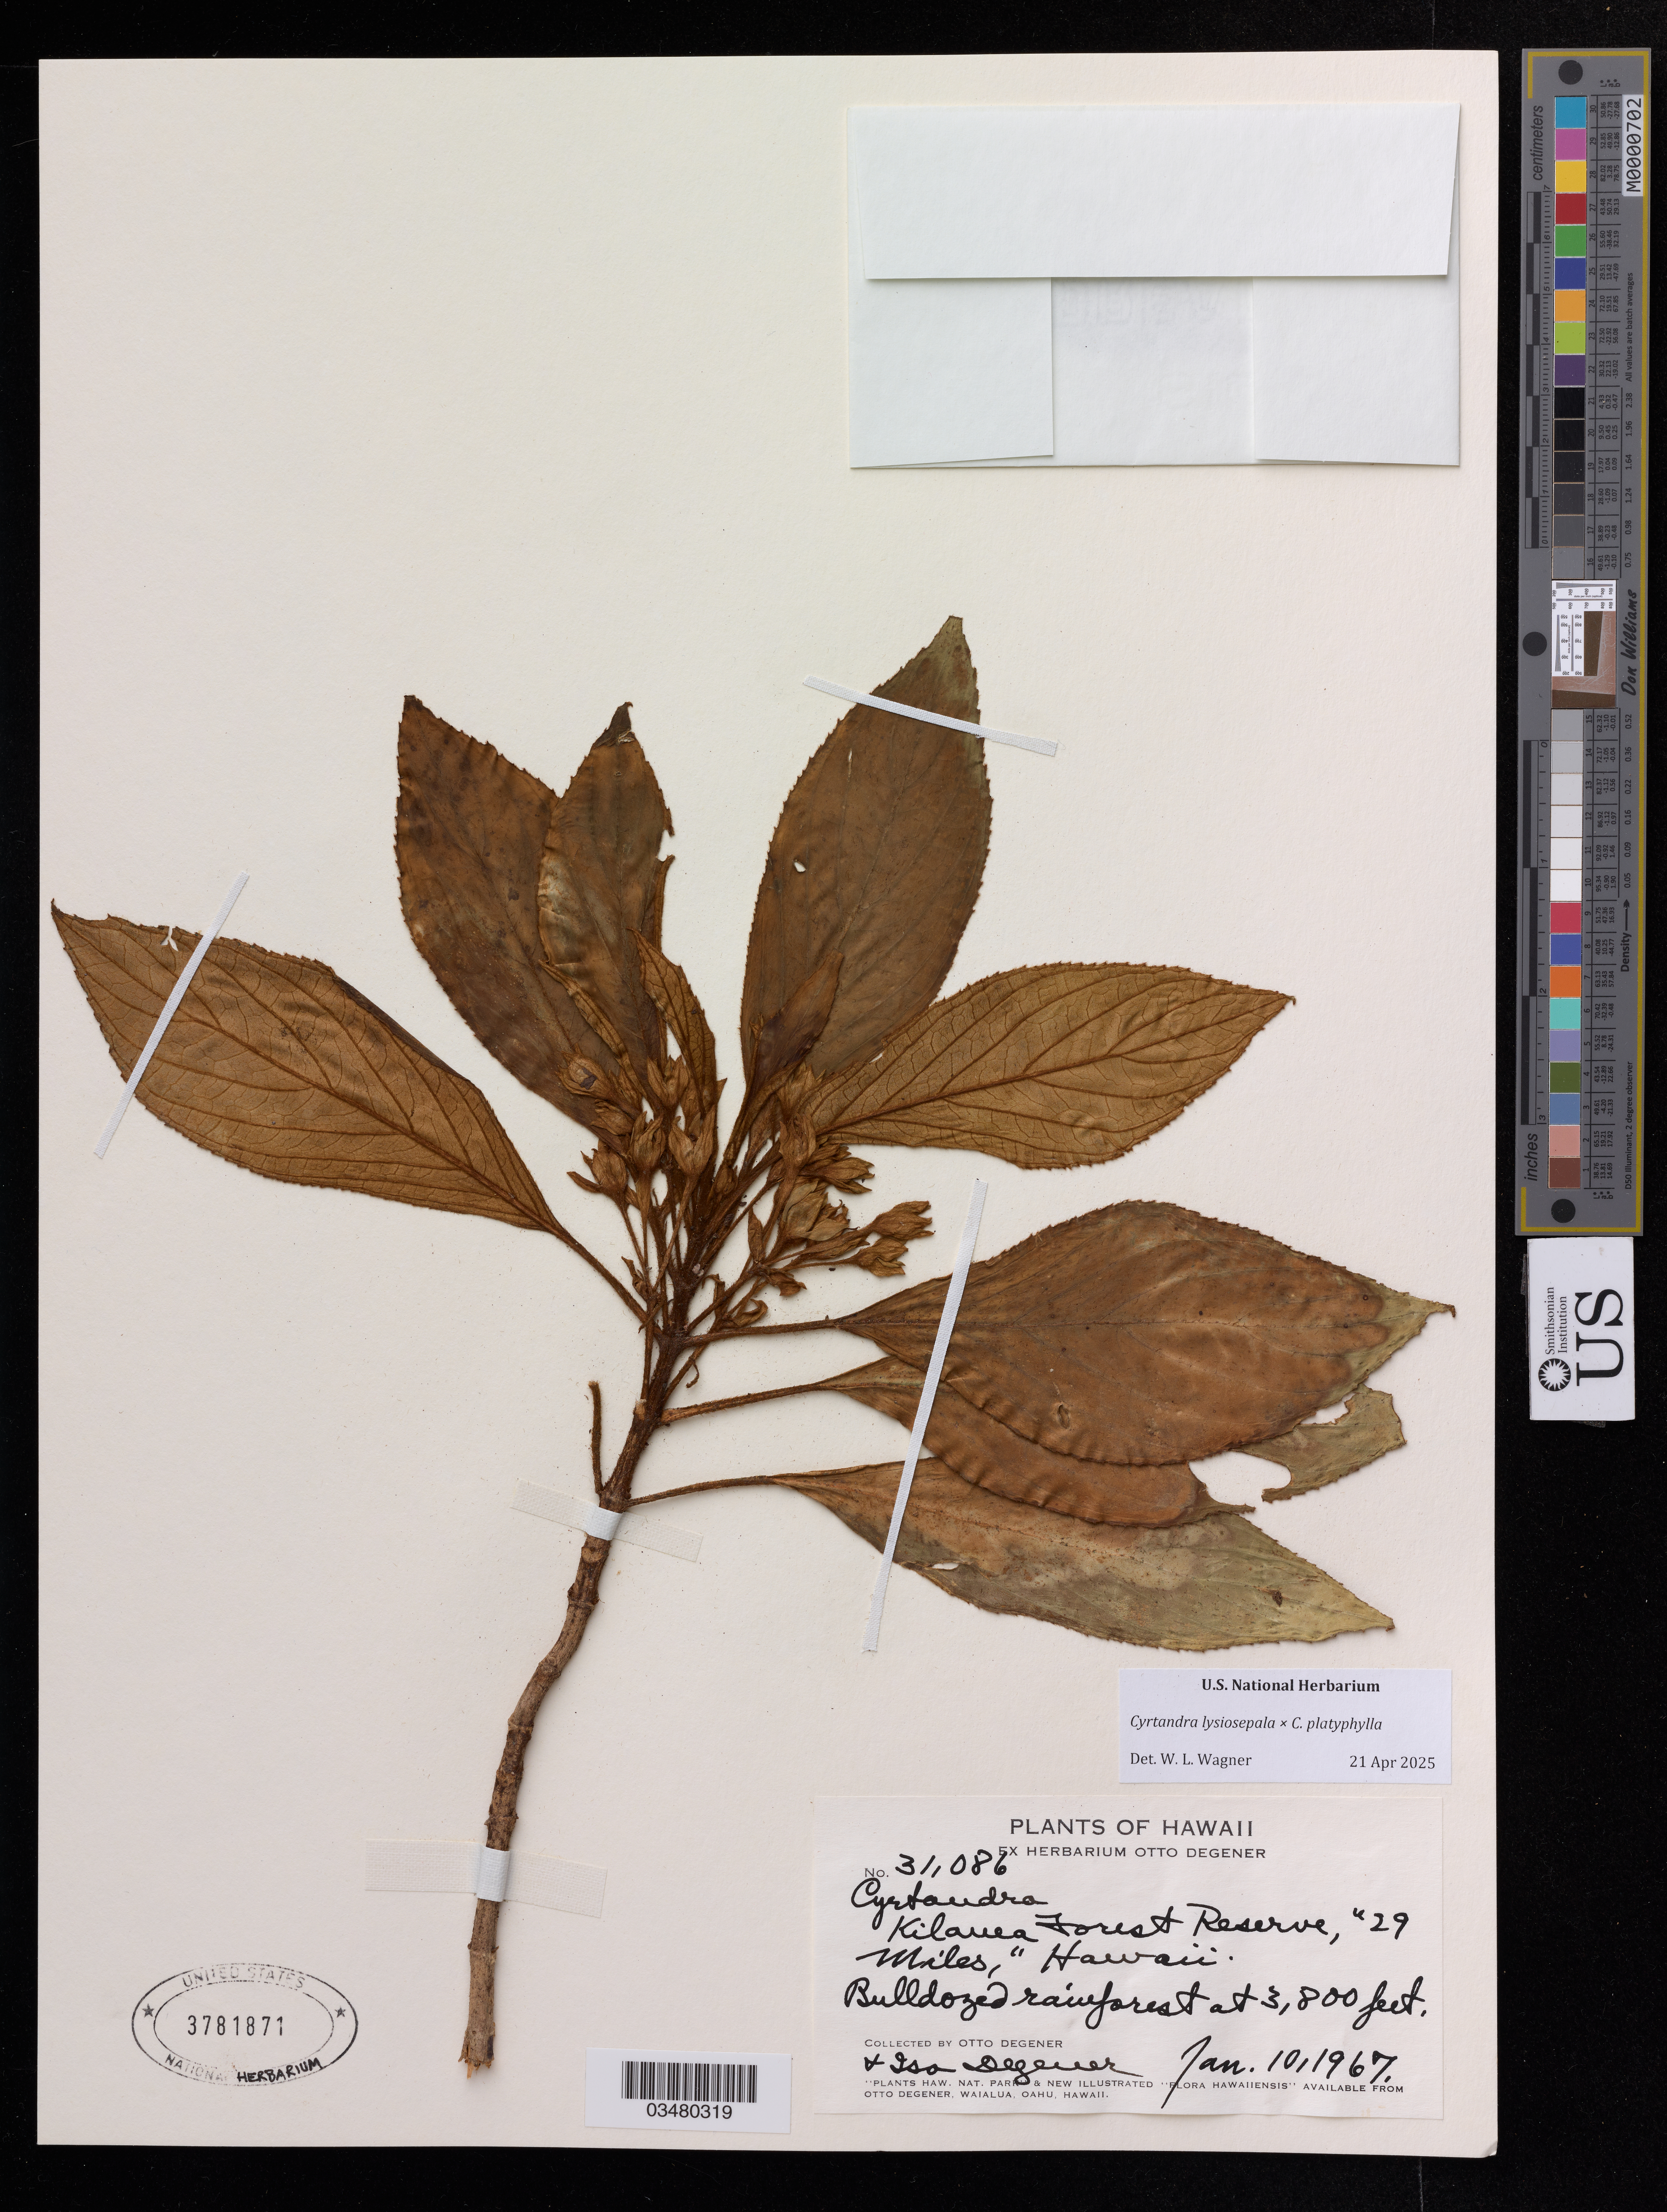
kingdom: Plantae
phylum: Tracheophyta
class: Magnoliopsida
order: Lamiales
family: Gesneriaceae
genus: Cyrtandra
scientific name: Cyrtandra lysiosepala x C. platyphylla A. Gray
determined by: Wagner, W. L., (BOT), Smithsonian Institution - National Museum of Natural History (UNITED STATES)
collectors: O. Degener & I. Degener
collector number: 31086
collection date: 1967-01-10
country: United States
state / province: Hawaii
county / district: Hawaii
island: Hawaii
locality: Kilauea Forest Reserve, 29 Miles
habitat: Bulldozed rainforest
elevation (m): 1158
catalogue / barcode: US 3781871